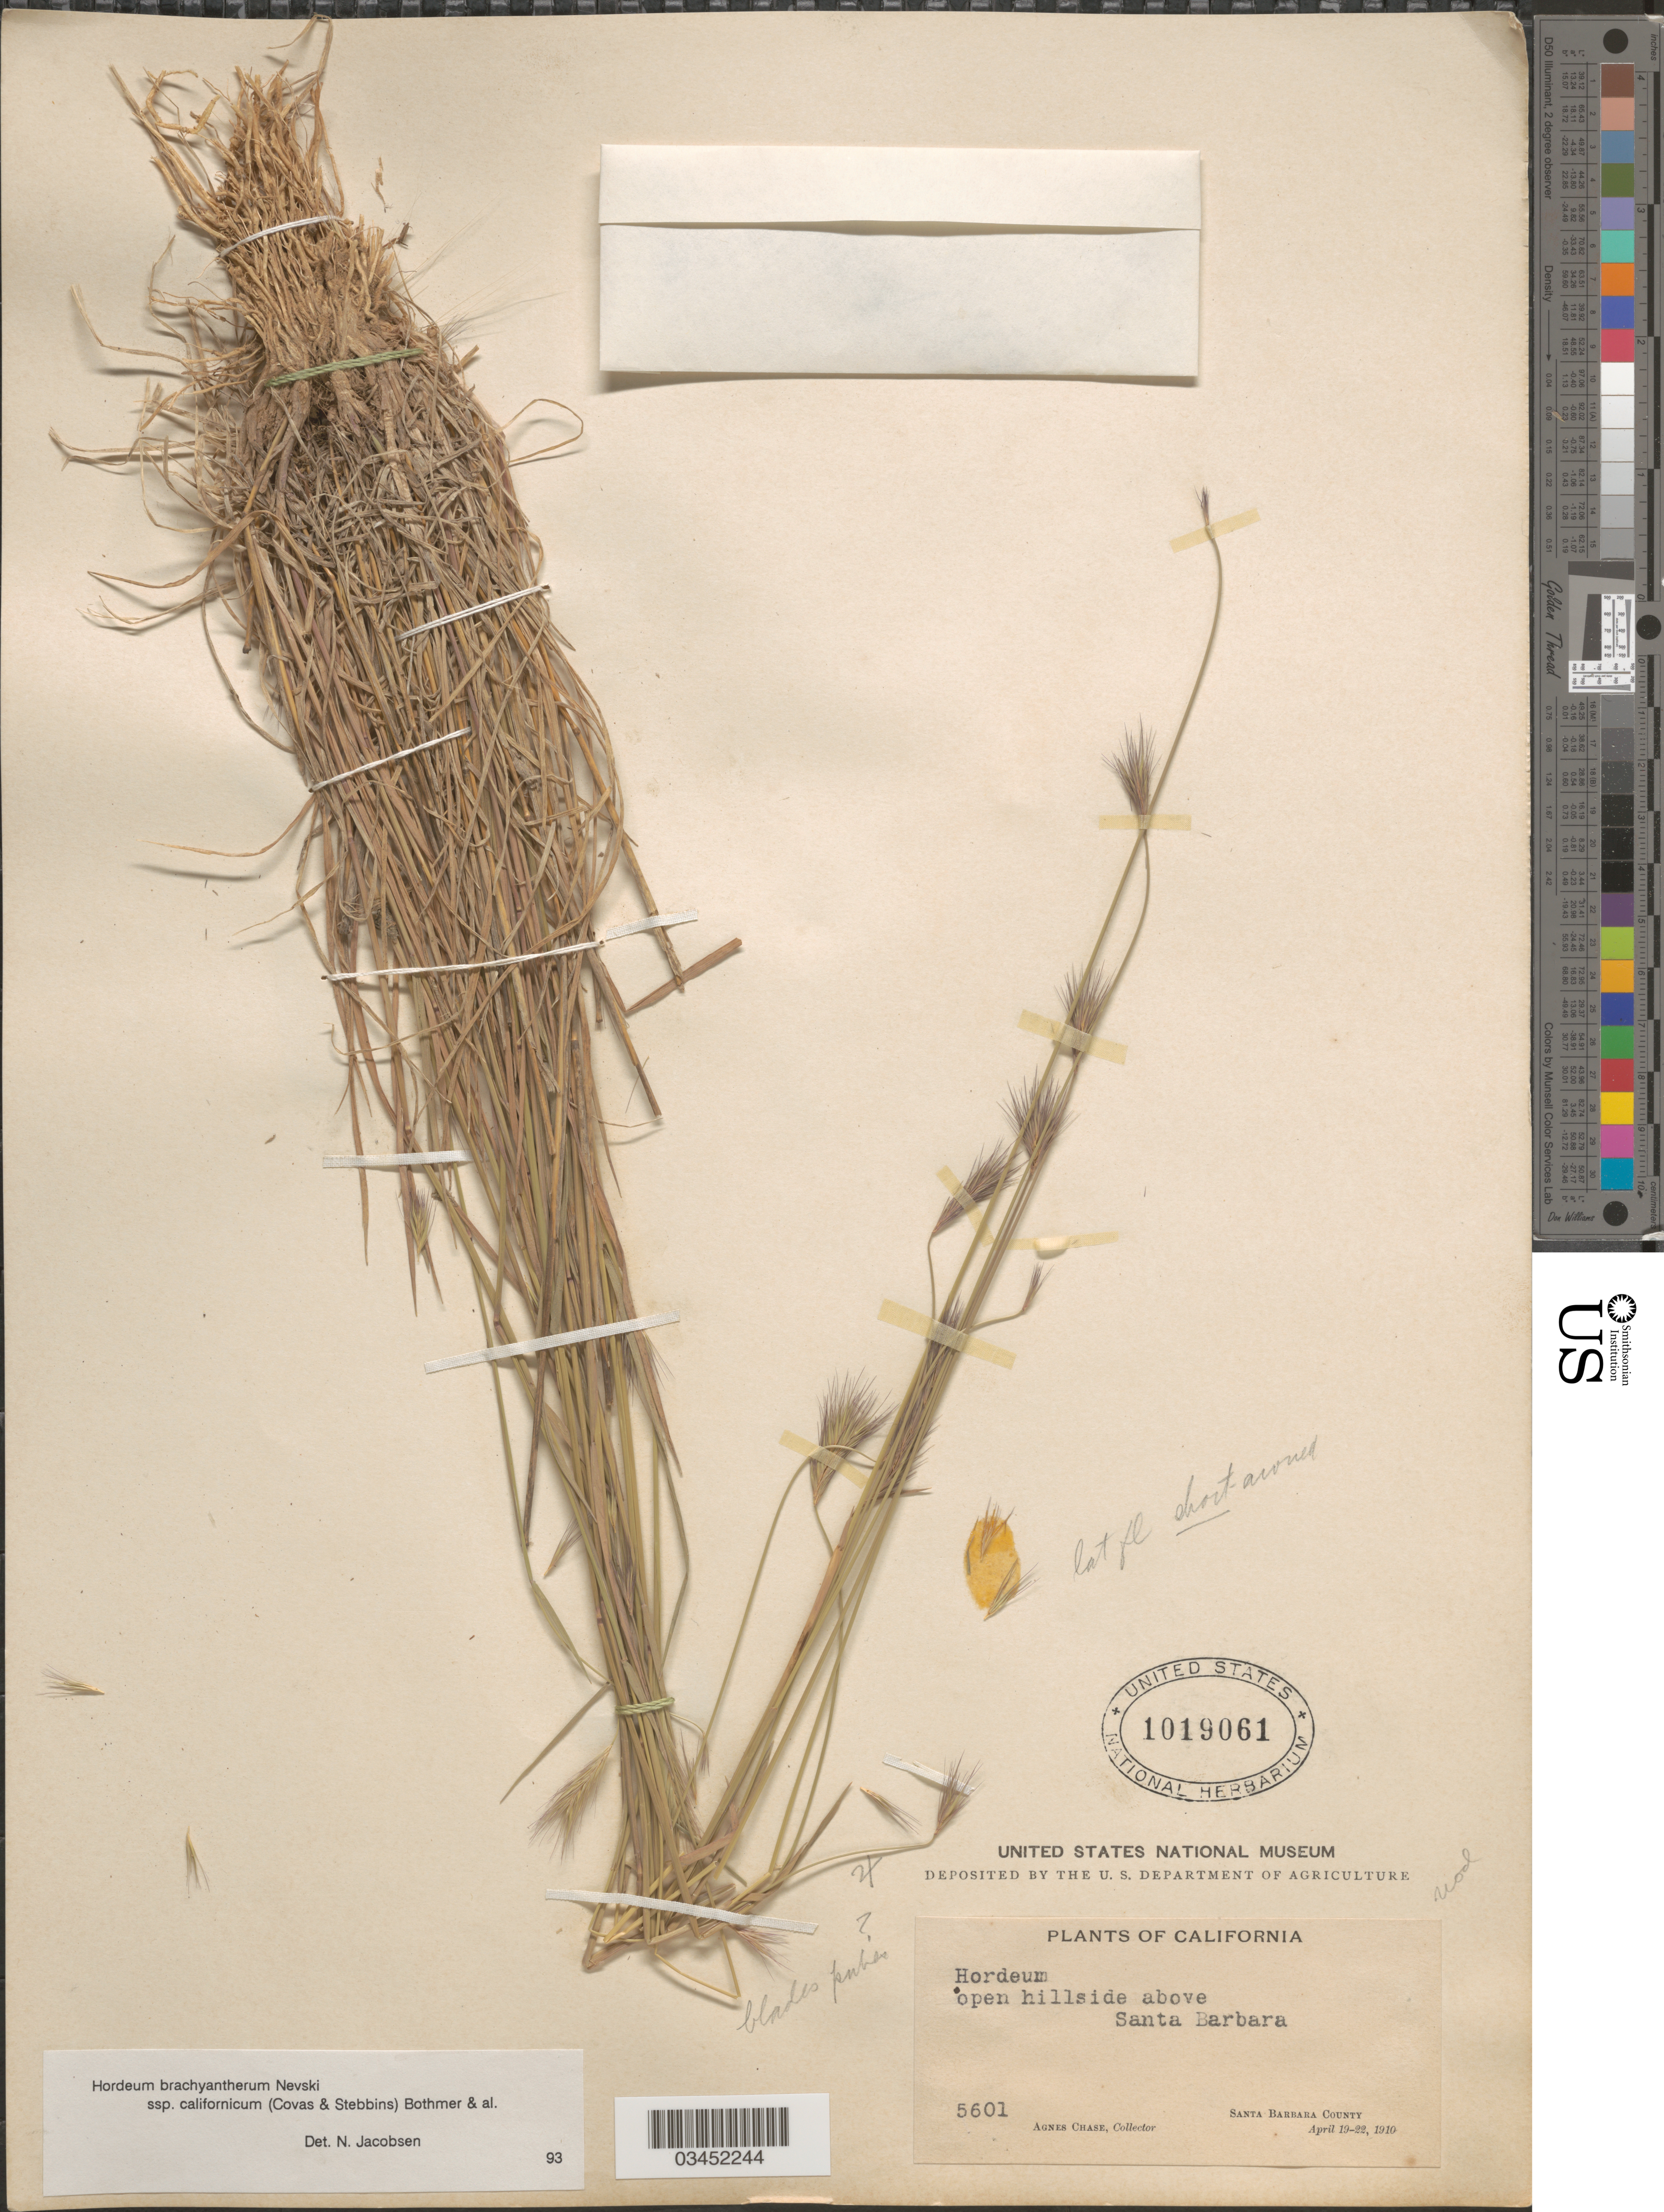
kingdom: Plantae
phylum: Tracheophyta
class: Liliopsida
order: Poales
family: Poaceae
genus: Hordeum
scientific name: Hordeum brachyantherum subsp. californicum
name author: (Covas & Stebbins) Bothmer et al.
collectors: A. Chase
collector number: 5601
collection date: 1910-04-19/1910-04-22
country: United States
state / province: California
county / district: Santa Barbara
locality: Open hillside above Santa Barbara. Santa Barbara County.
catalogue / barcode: US 1019061